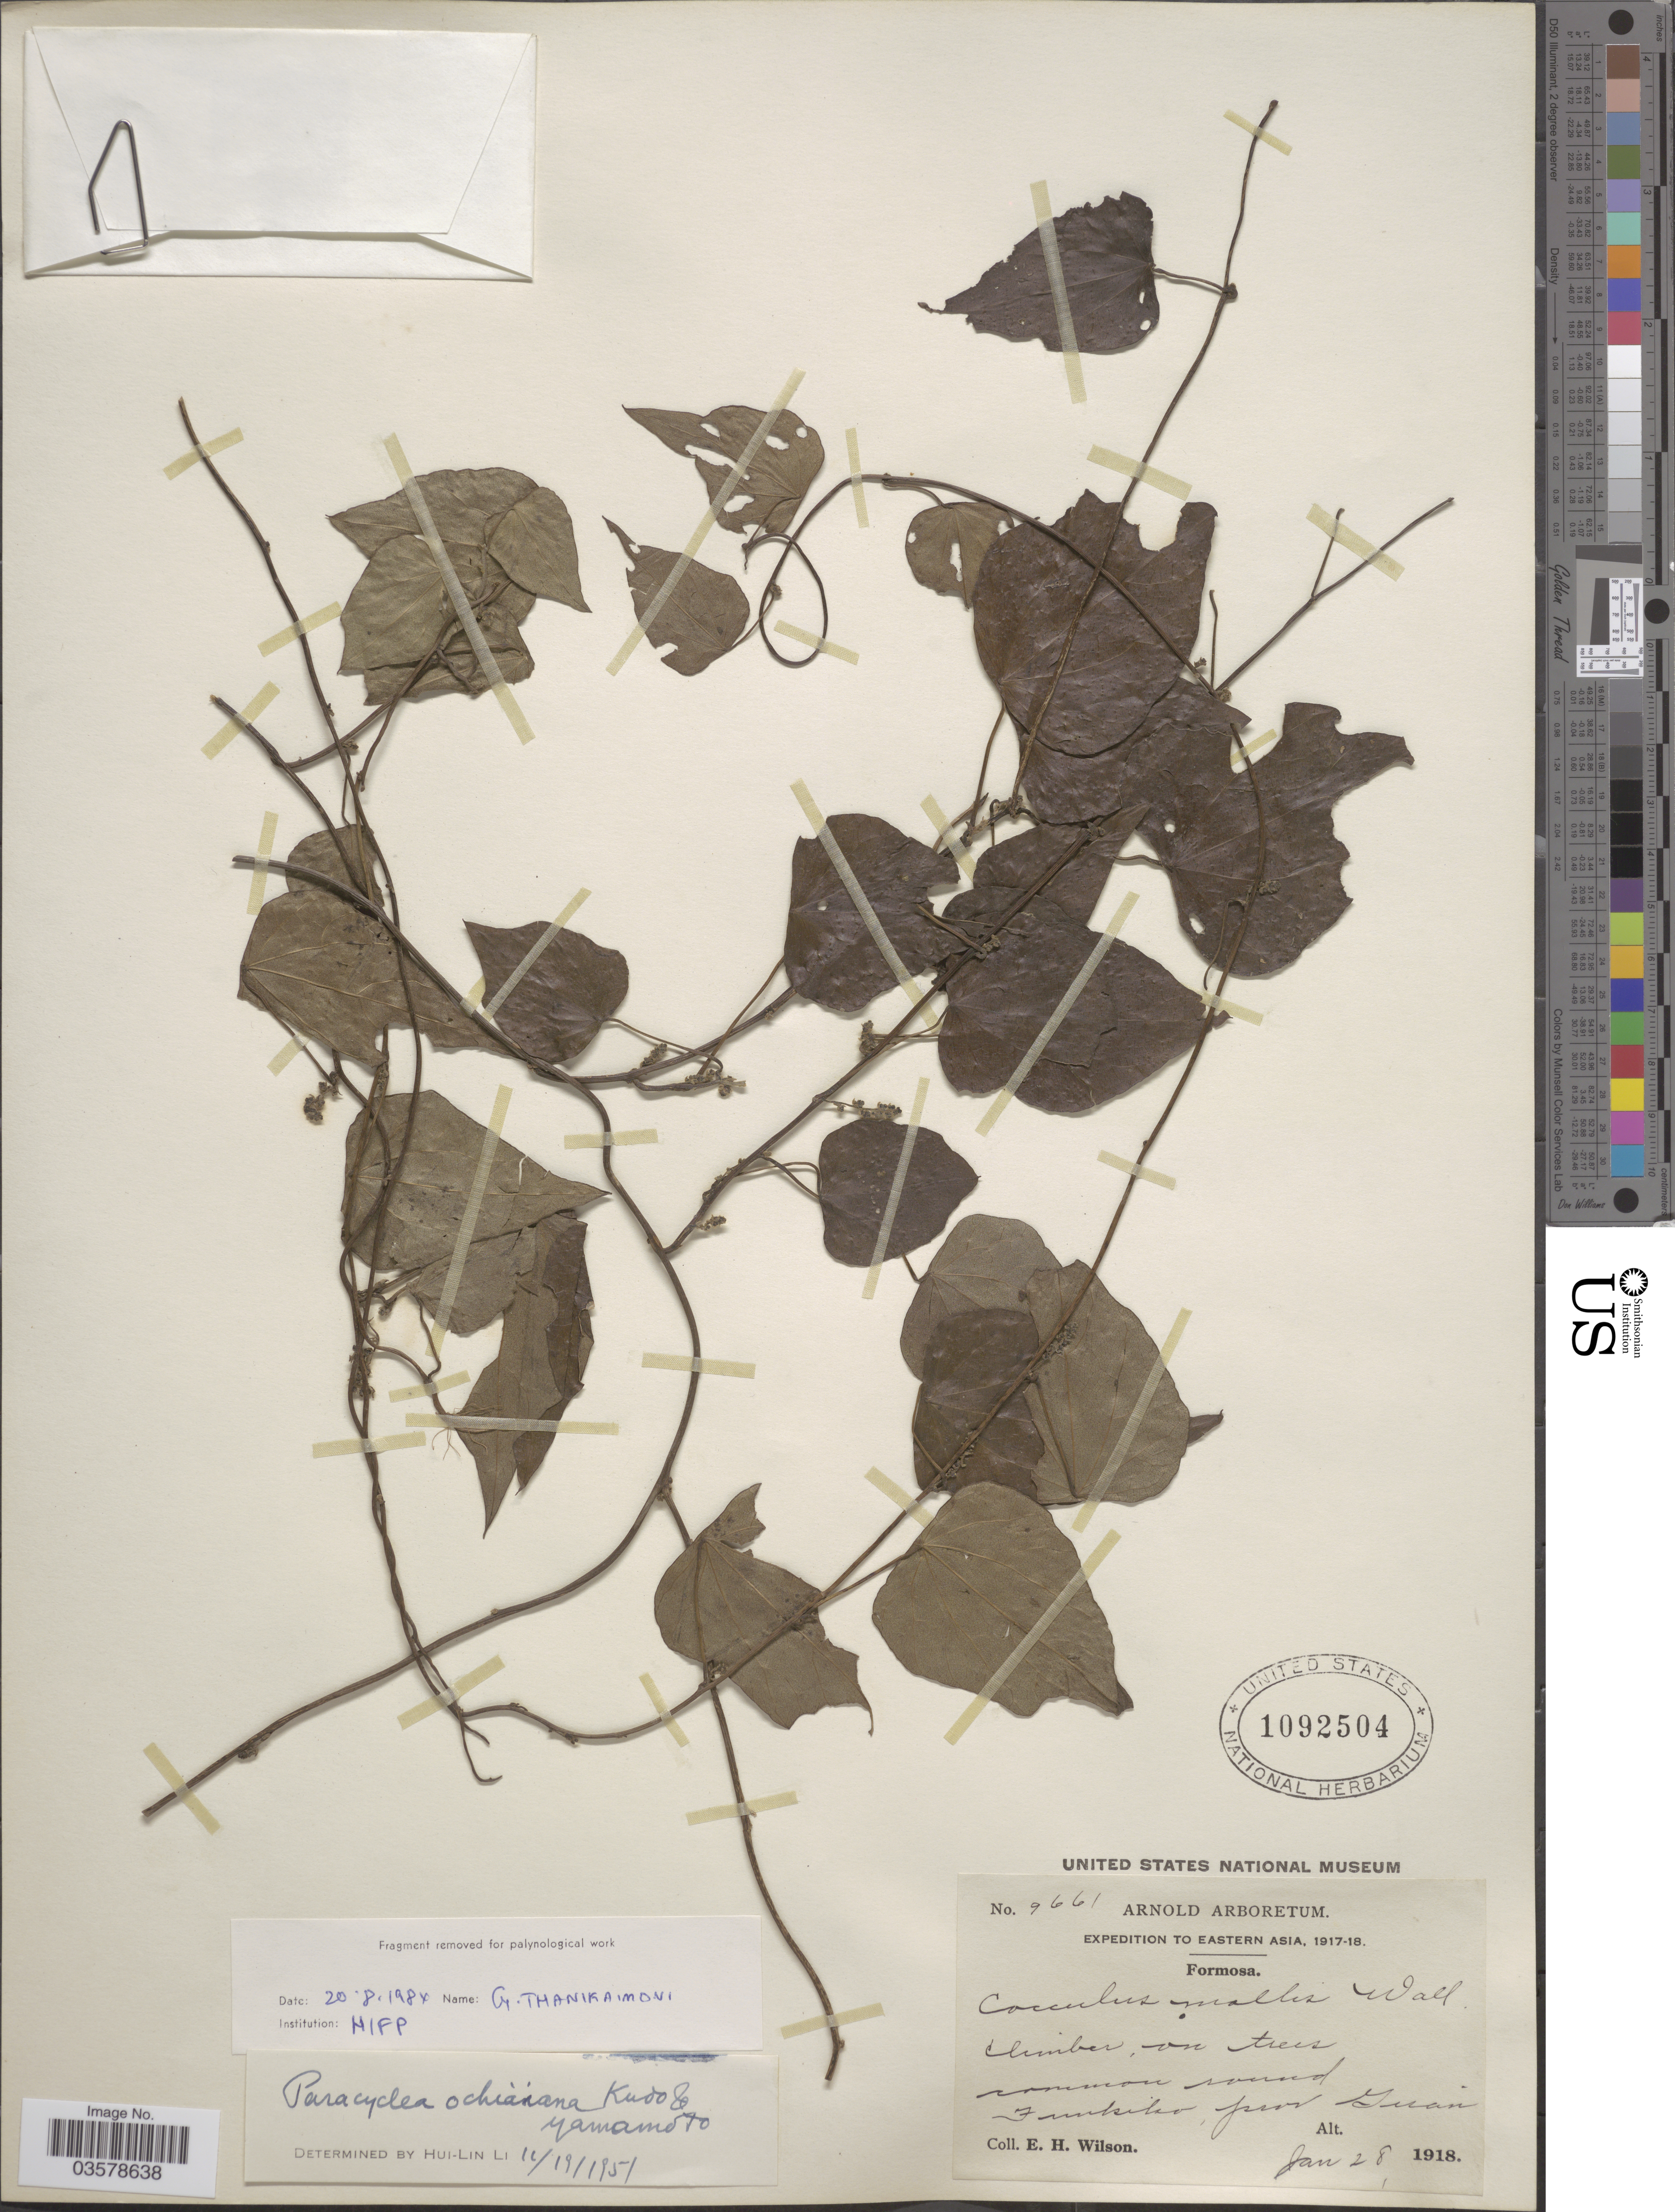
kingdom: Plantae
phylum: Tracheophyta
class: Magnoliopsida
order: Ranunculales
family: Menispermaceae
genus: Cyclea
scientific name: Cyclea ochiaiana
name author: (Yamam.) S.F. Huang & T. C. Huang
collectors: E. Wilson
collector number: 9661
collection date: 1918-01-28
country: Taiwan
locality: Formosa. Funkiko, prov. Giran.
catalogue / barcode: US 1092504